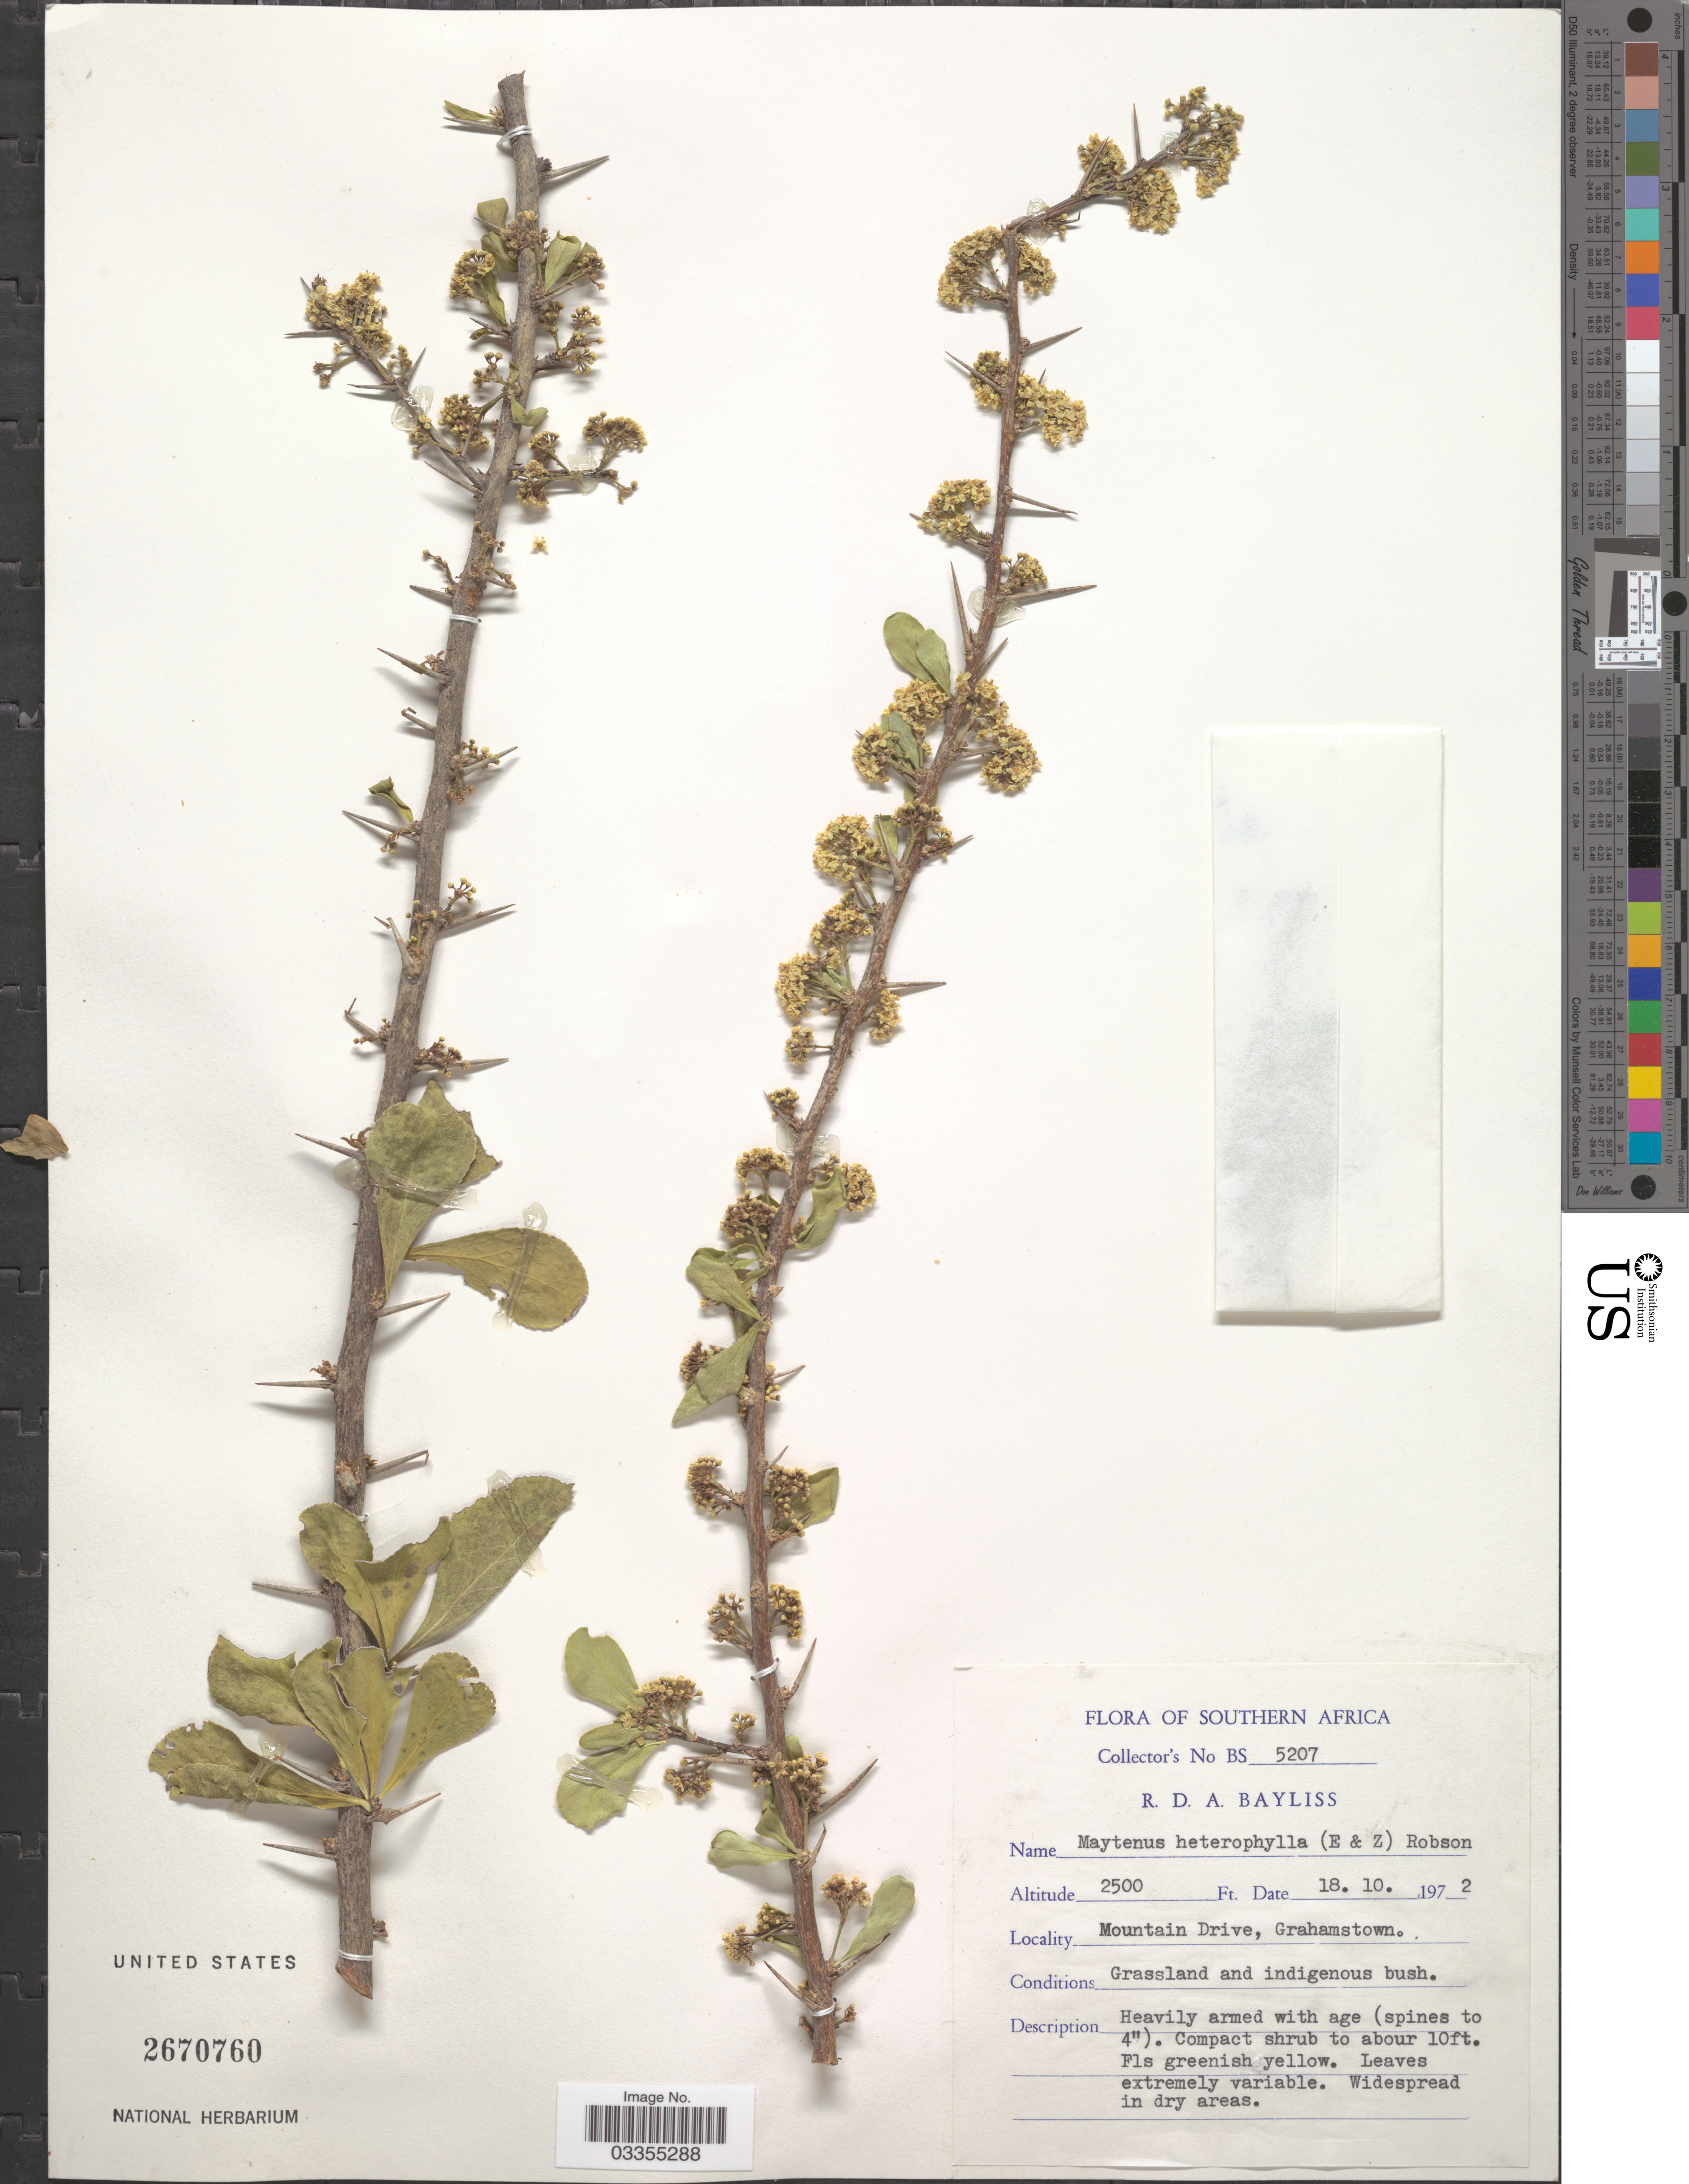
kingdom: Plantae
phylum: Tracheophyta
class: Magnoliopsida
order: Celastrales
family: Celastraceae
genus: Maytenus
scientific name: Maytenus heterophylla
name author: (Eckl. & Zeyh.) N. Robson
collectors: R. Bayliss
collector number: BS 5207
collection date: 1972-10-18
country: South Africa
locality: Southern Africa. Mountain Drive, Grahamstown.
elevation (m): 762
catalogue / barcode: US 2670760